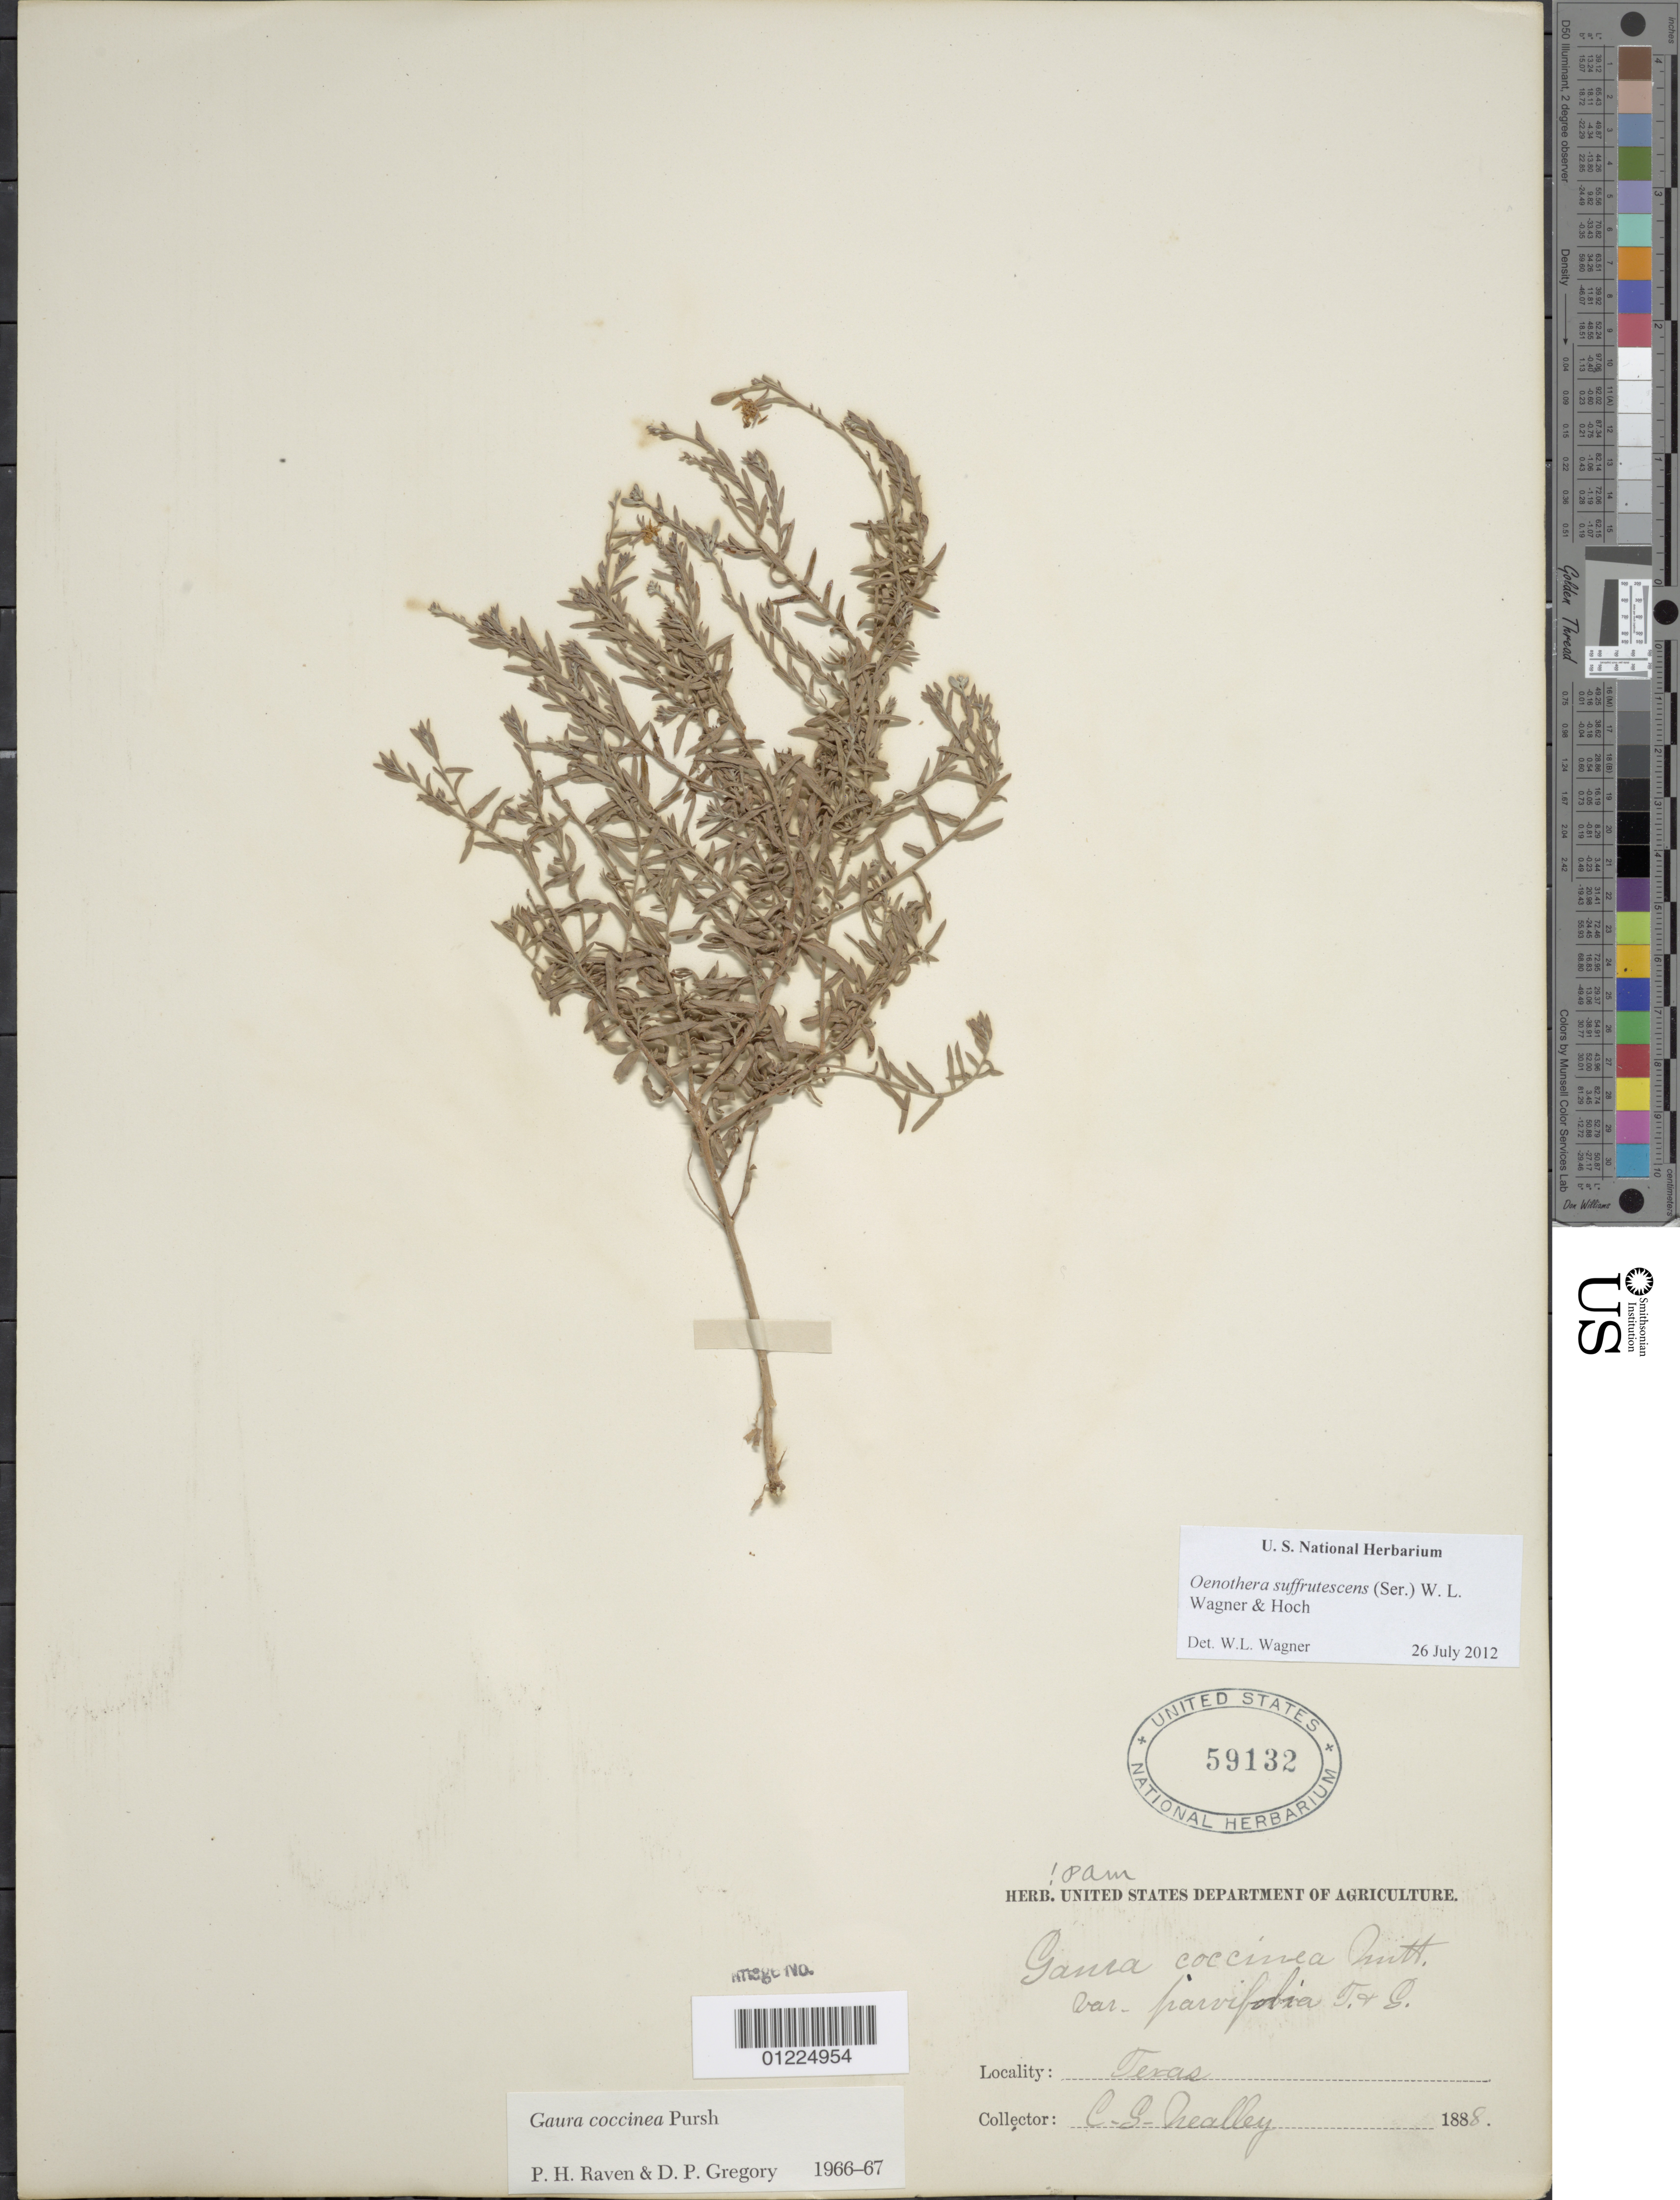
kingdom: Plantae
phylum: Tracheophyta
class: Magnoliopsida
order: Myrtales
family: Onagraceae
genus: Oenothera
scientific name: Oenothera suffrutescens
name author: (Ser.) W.L. Wagner & Hoch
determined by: Wagner, W. L., (BOT), Smithsonian Institution - National Museum of Natural History (UNITED STATES)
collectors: G. C. Nealley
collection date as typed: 1888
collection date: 1888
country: United States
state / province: Texas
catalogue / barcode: US 59132